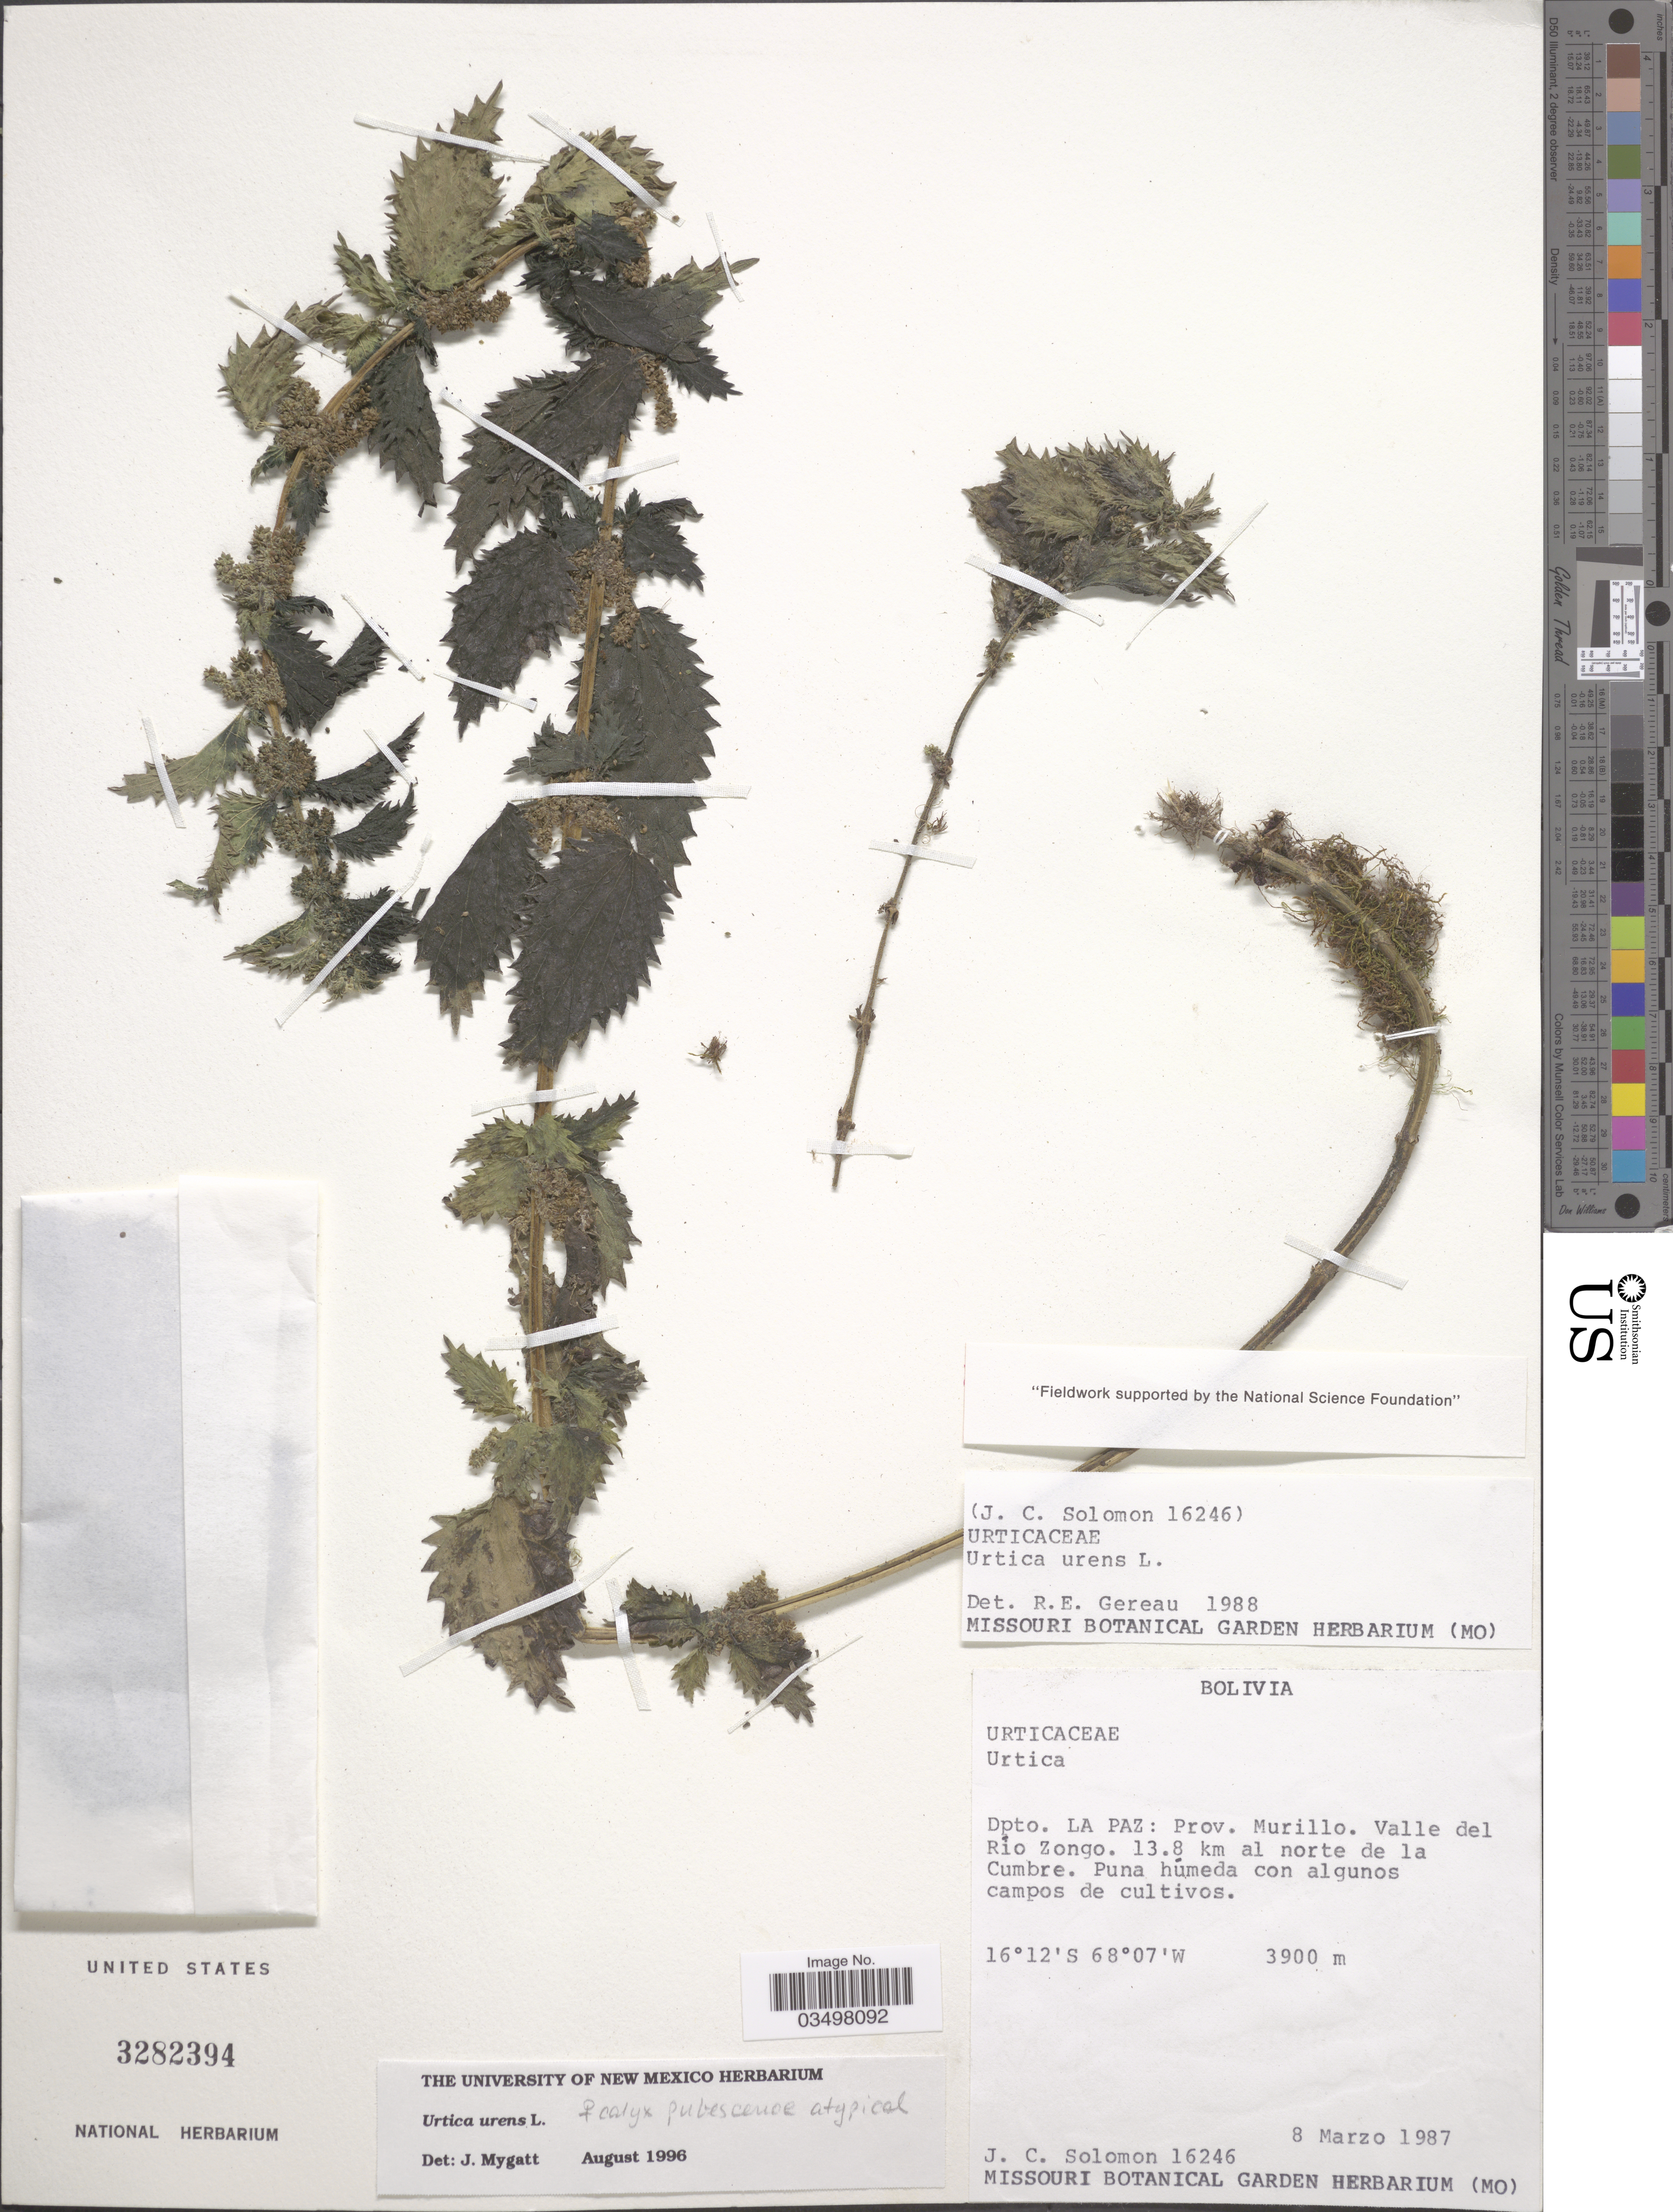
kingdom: Plantae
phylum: Tracheophyta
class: Magnoliopsida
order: Rosales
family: Urticaceae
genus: Urtica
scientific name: Urtica urens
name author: L.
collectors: J. C. Solomon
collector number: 16246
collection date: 1987-03-08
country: Bolivia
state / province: La Paz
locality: Dpto. La Paz: Prov. Murillo. Valle del Río Zongo. 13.8 km al norte de la Cumbre.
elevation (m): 3900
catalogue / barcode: US 3282394